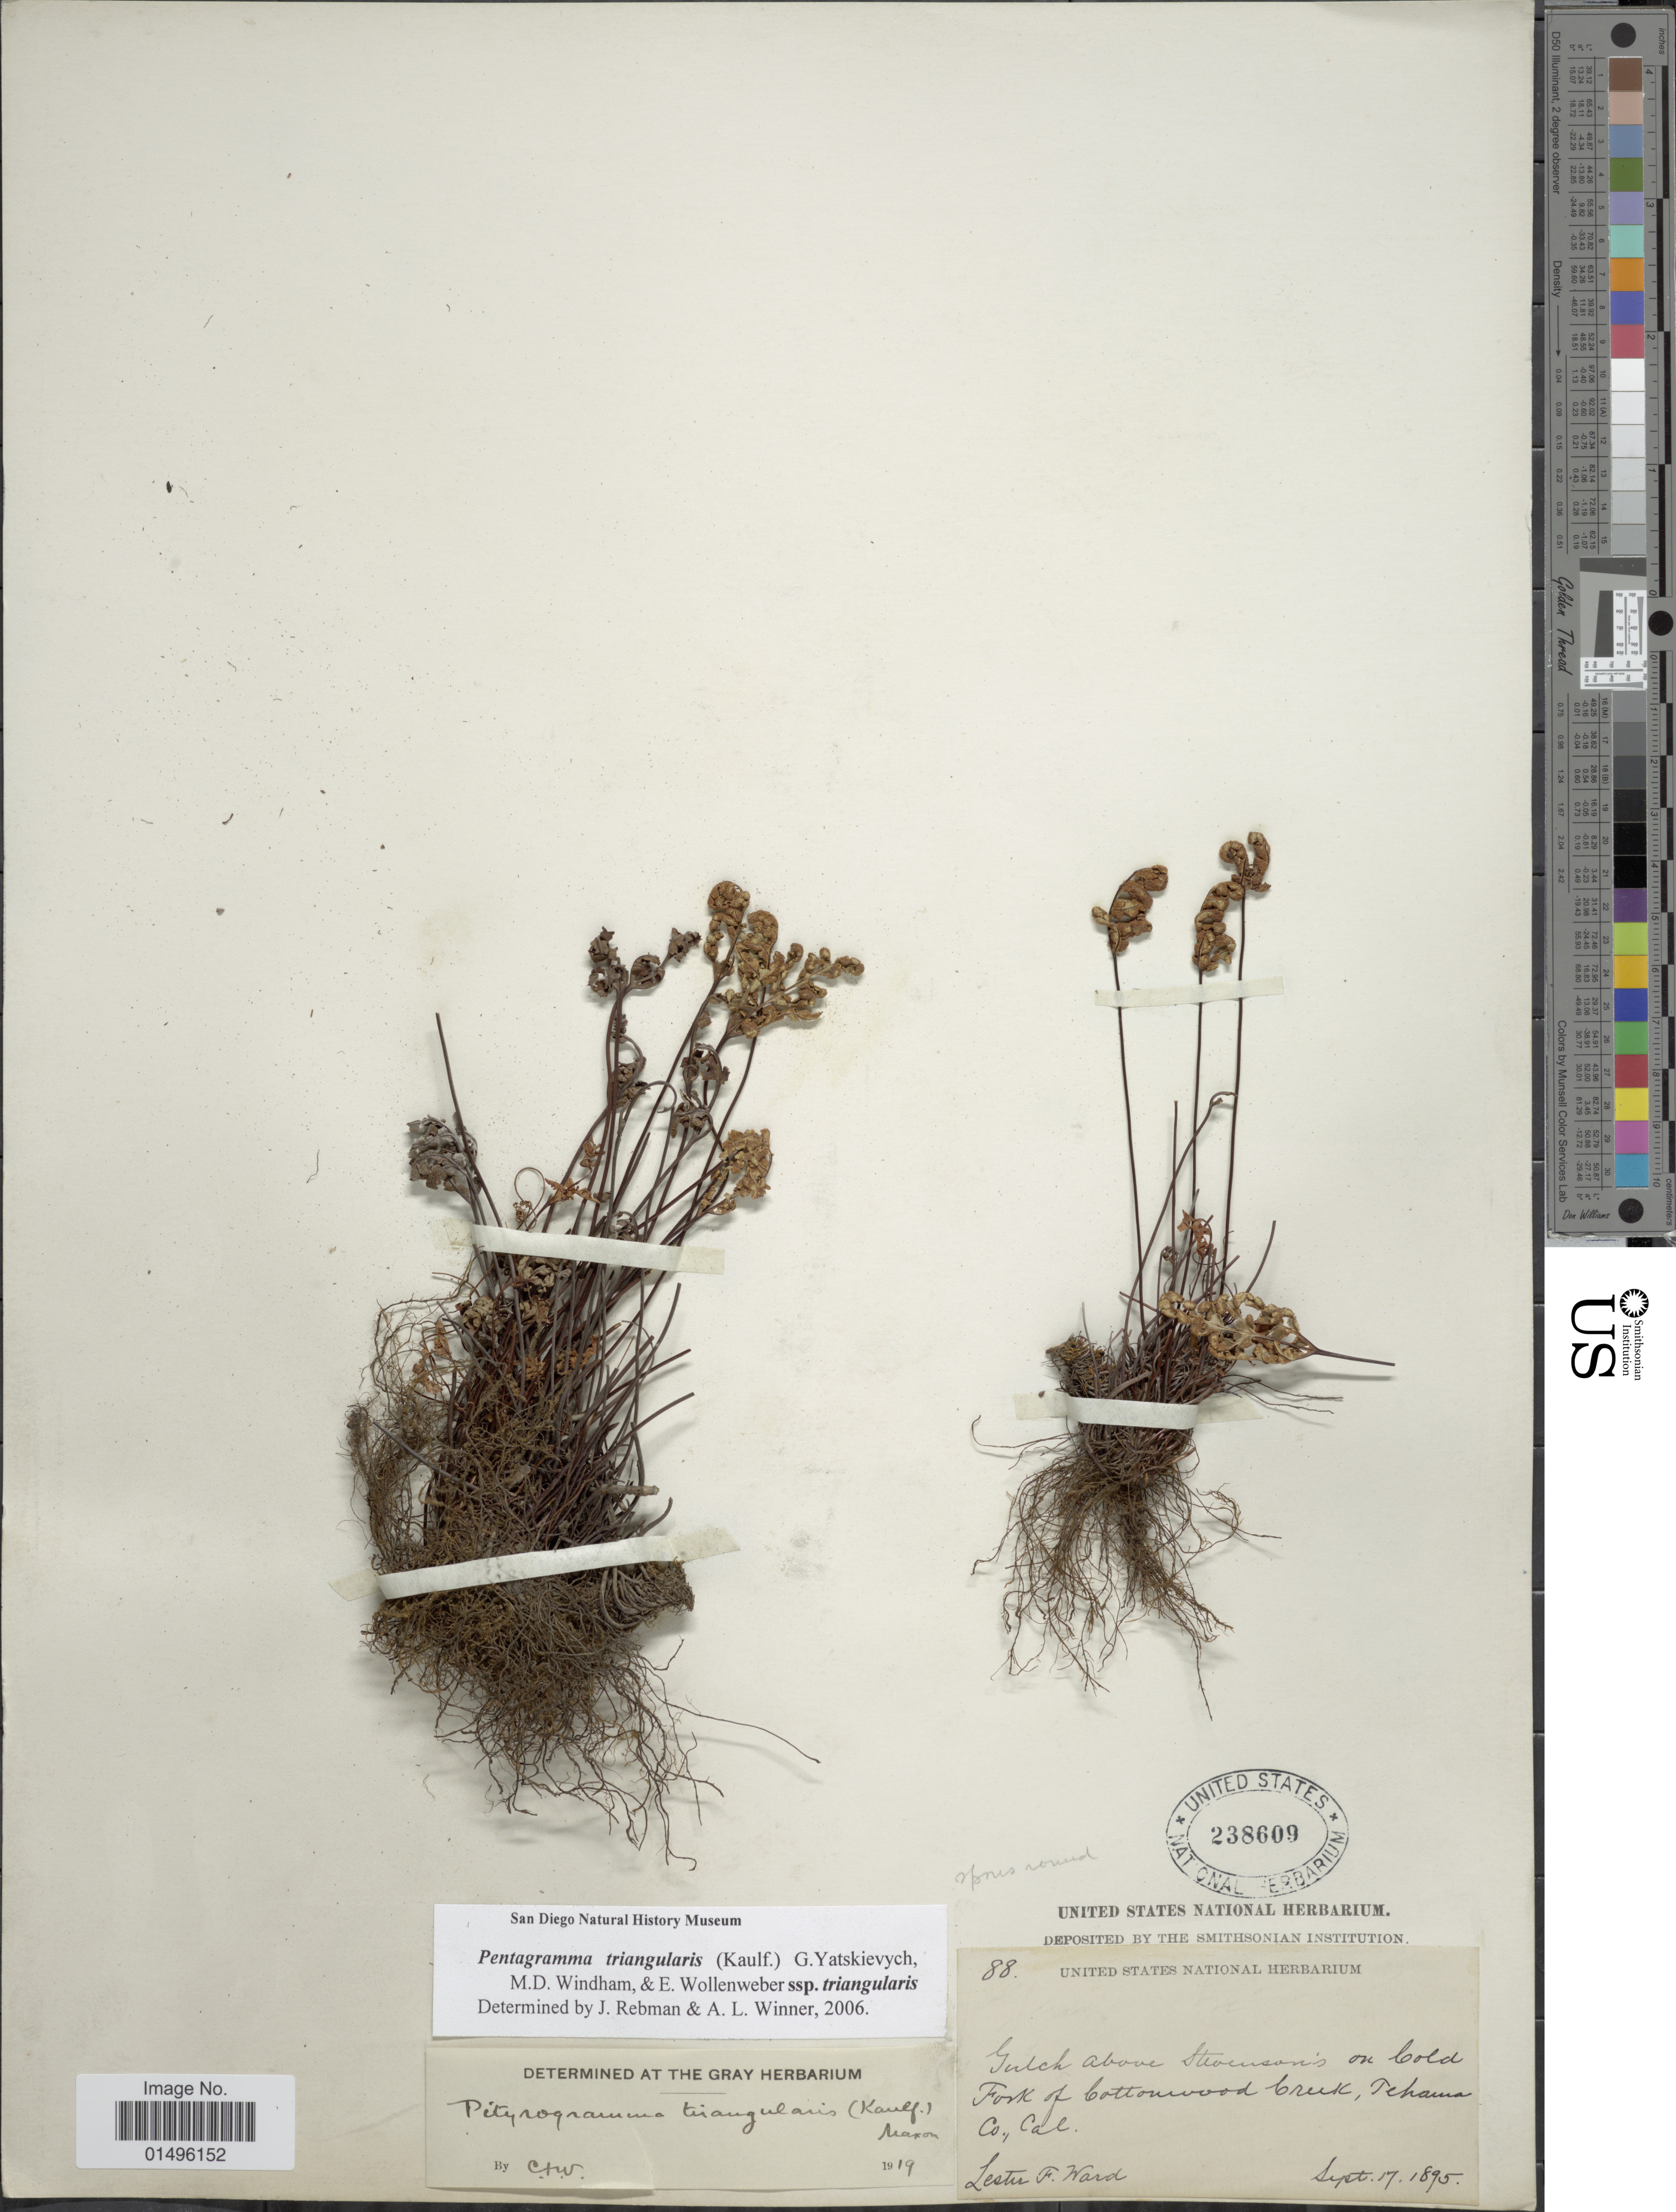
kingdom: Plantae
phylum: Tracheophyta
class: Polypodiopsida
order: Polypodiales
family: Pteridaceae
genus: Pentagramma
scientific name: Pentagramma triangularis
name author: (Kaulf.) Yatsk. et al.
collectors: L. F. Ward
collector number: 88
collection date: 1895-08-17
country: United States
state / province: California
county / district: Tehama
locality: California, Fork of Cottonwood Creek, Tehama Co.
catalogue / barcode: US 238609